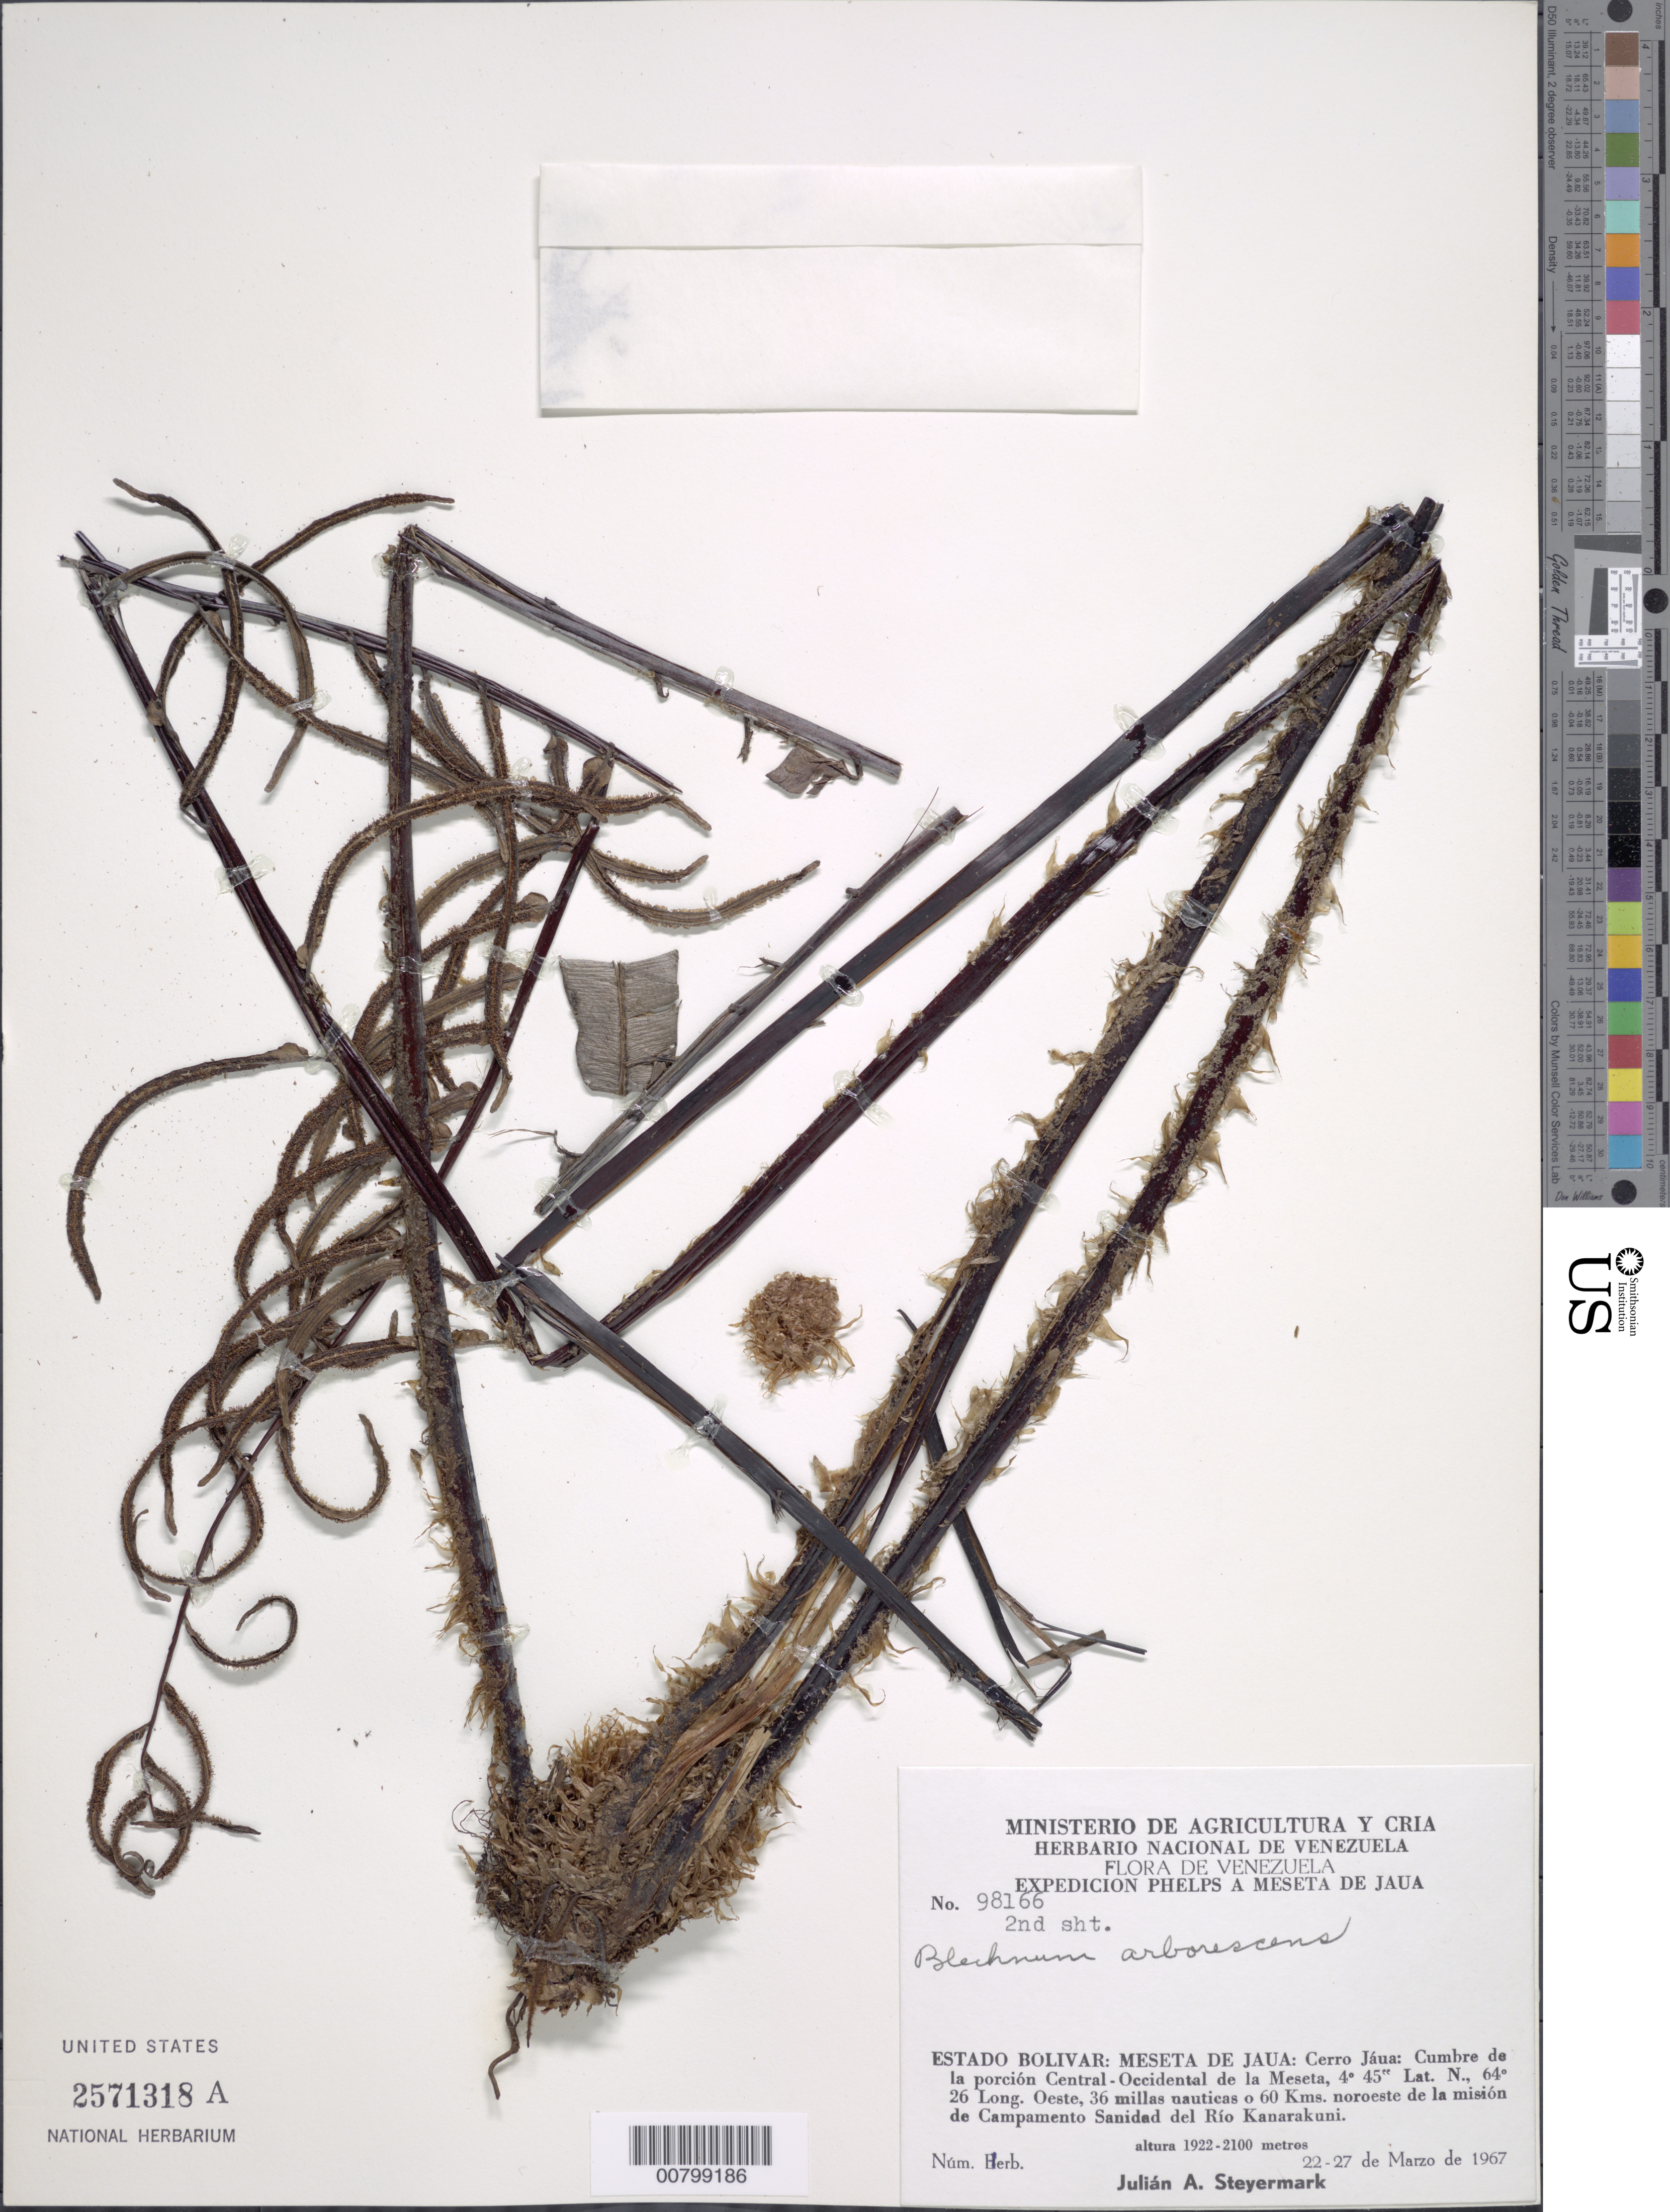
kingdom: Plantae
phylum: Tracheophyta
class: Polypodiopsida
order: Polypodiales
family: Blechnaceae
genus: Blechnum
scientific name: Blechnum cordatum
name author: (Desv.) Hieron.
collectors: J. Steyermark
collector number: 98166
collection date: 1967-03-22/1967-03-27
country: Venezuela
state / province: Bolivar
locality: Meseta de Jaua: Cerro Jaua: Cumbre de la porcion Central-Occidental de la Meseta, 36 millas nauticas o 60 kms. noroeste de la mision de Campamento Sanidad del Rio Kanarakuni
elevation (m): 1922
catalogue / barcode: US 2571318A